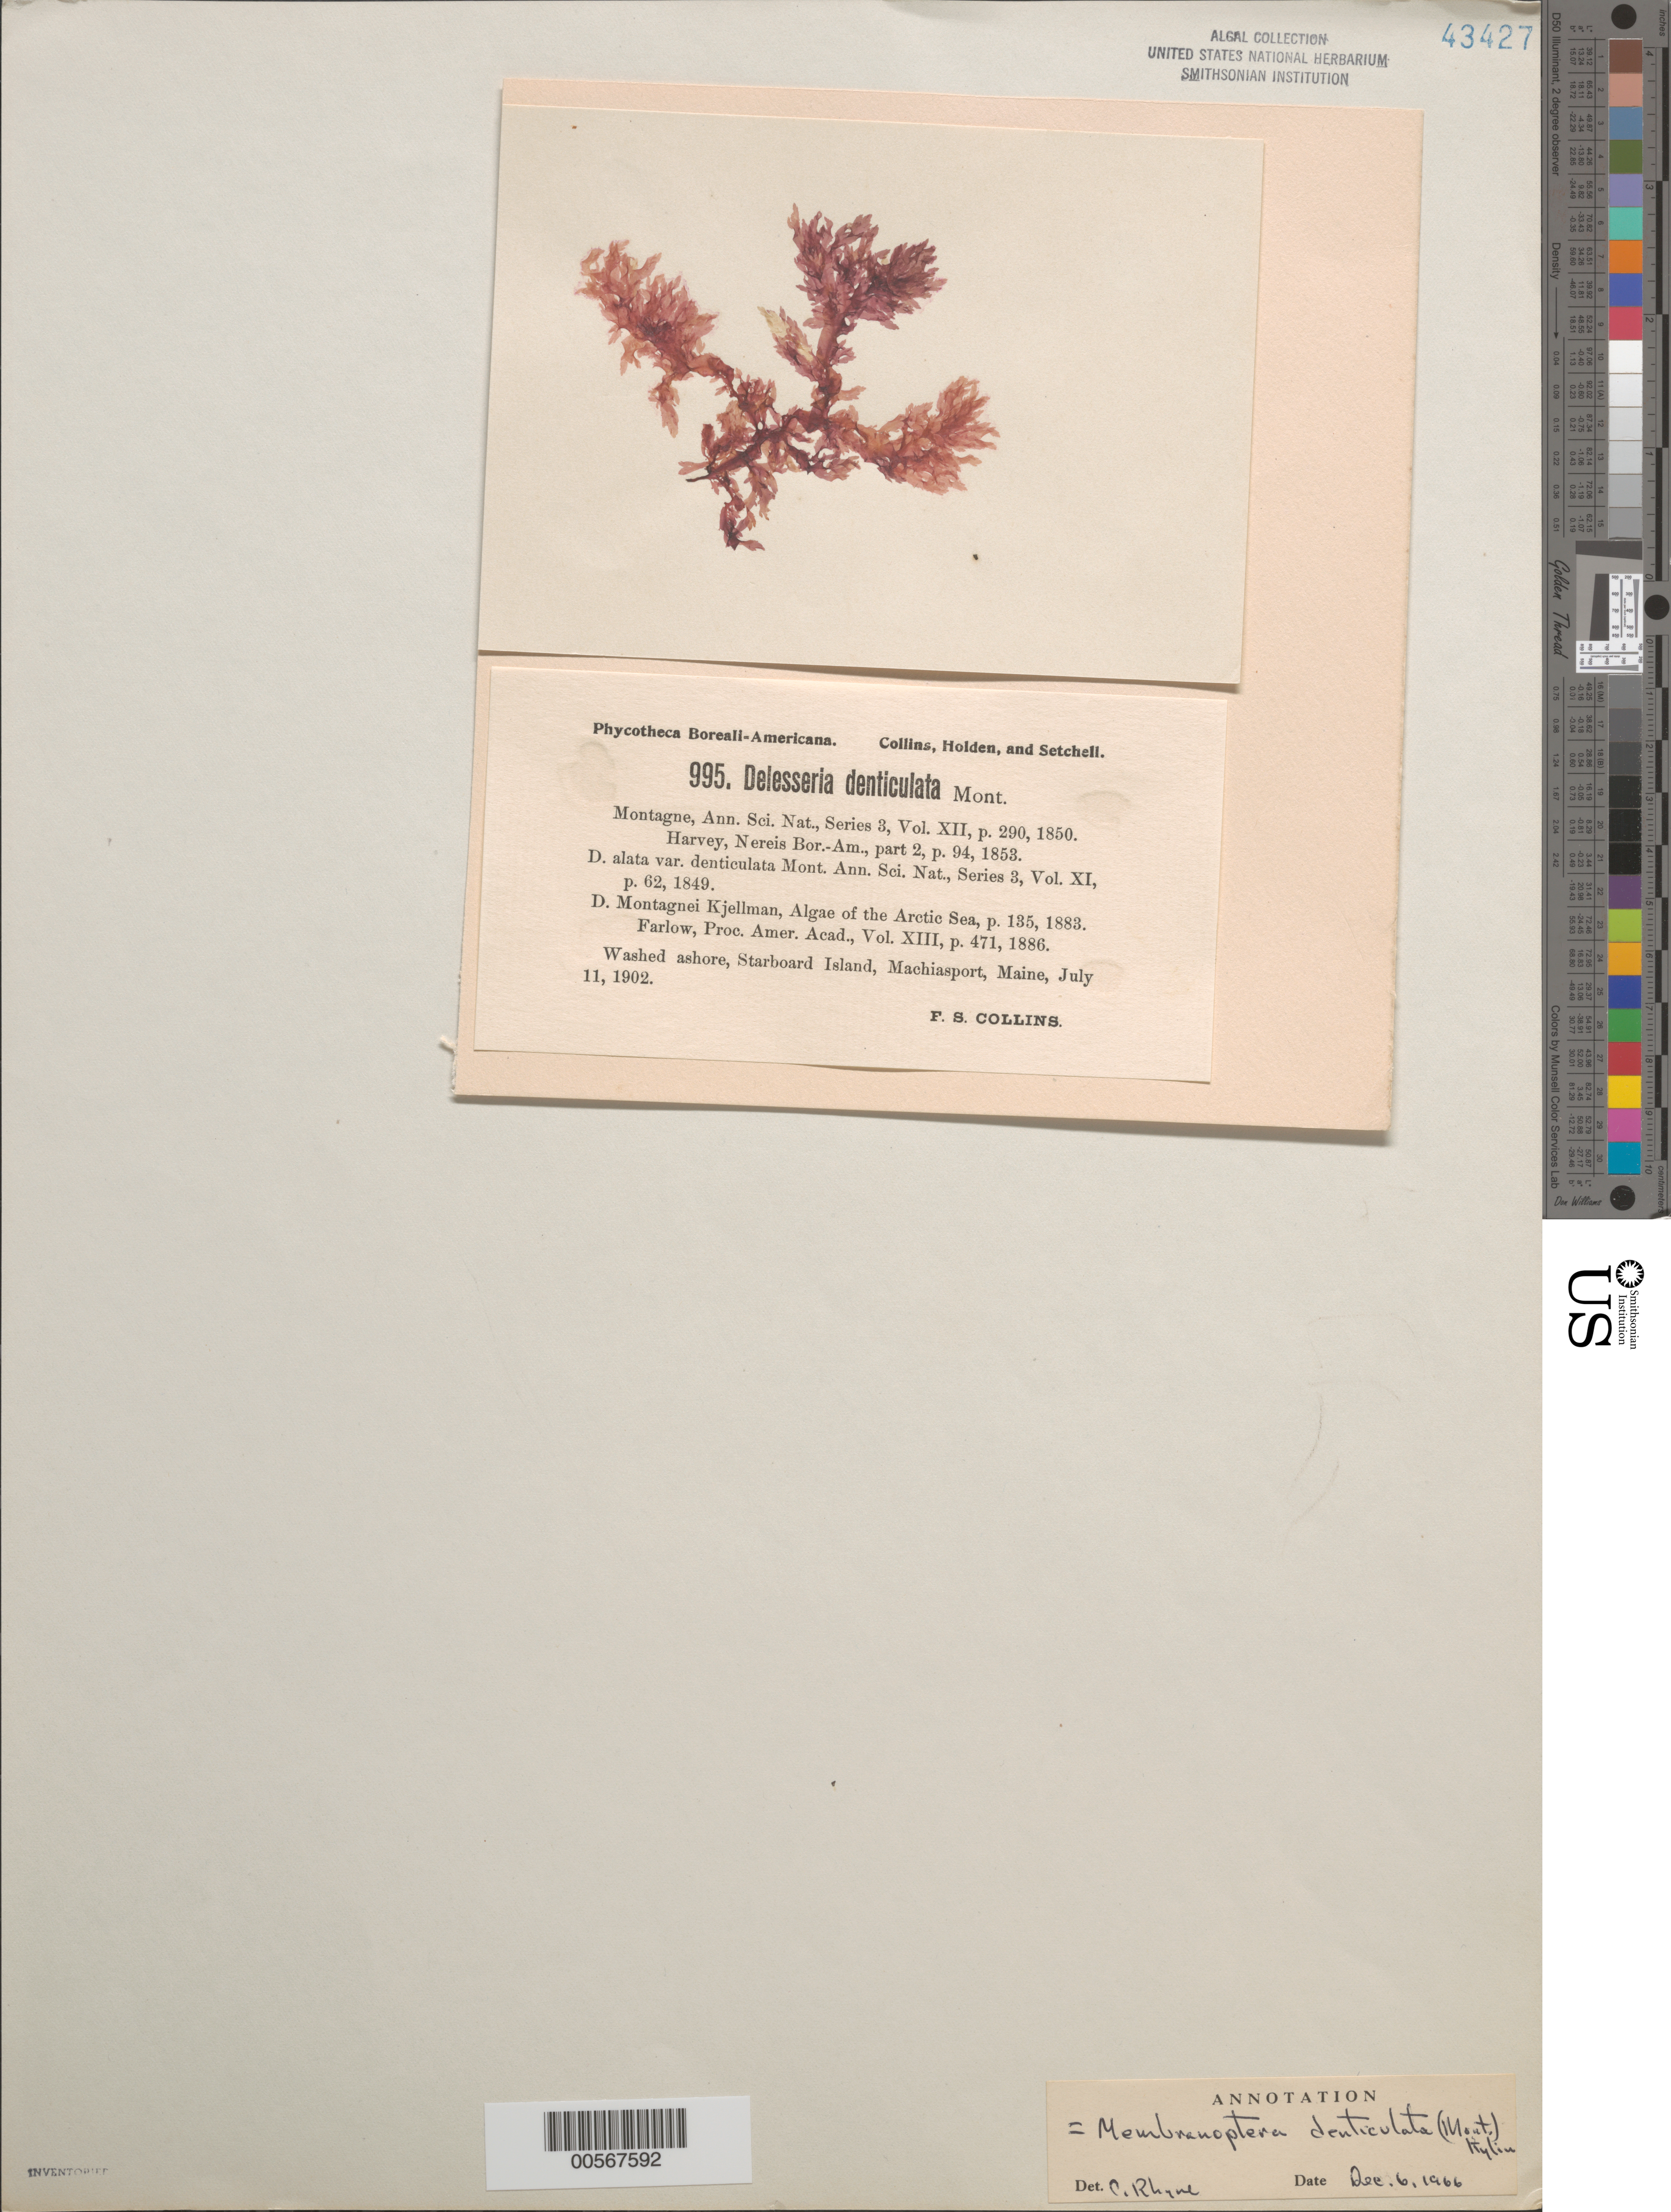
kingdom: Plantae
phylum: Rhodophyta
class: Florideophyceae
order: Ceramiales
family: Delesseriaceae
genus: Membranoptera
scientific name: Membranoptera spinulosa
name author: (Rupr.) Kuntze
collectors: F. Collins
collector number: PB-A 995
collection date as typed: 11 Jul 1902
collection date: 1902-07-11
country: United States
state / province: Maine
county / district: Washington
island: Starboard Island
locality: Machiasport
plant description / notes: Collins, Holden & Setchell, Phycotheca Boreali-Americana, as Delesseria denticulata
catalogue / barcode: US 43427